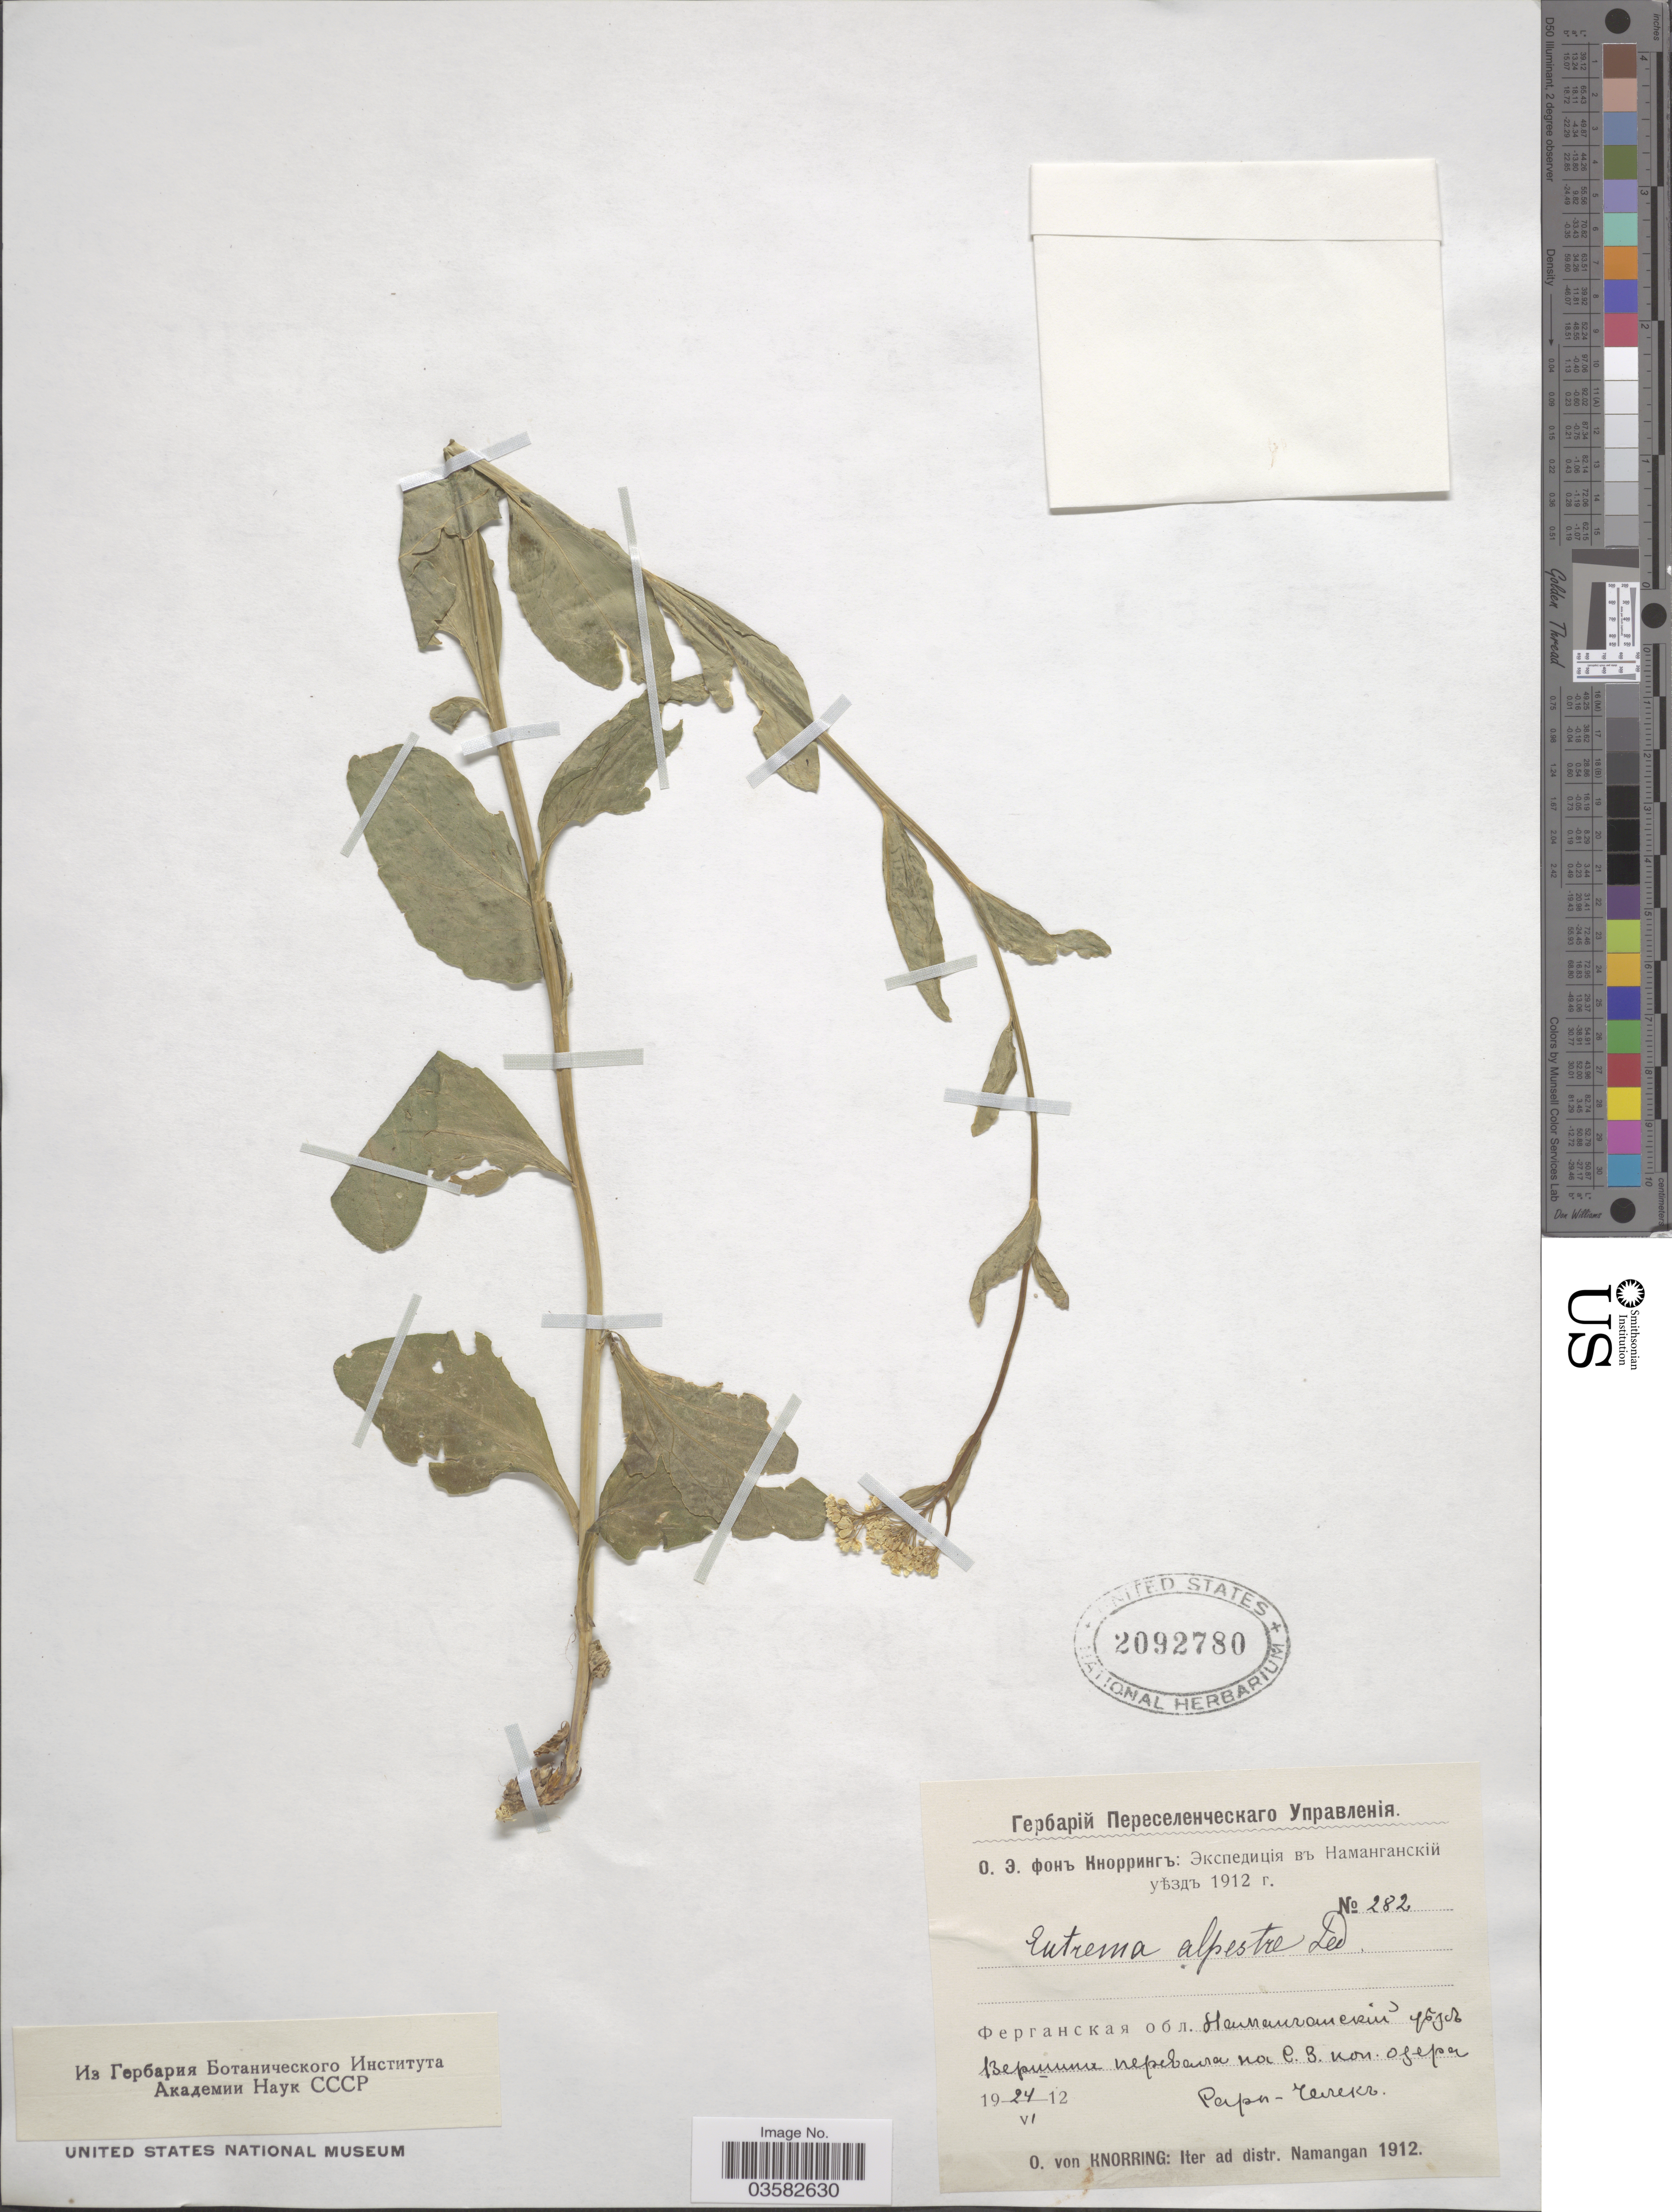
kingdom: Plantae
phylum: Tracheophyta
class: Magnoliopsida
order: Brassicales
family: Brassicaceae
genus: Eutrema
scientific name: Eutrema alpestre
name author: Ledeb.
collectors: O. Knorring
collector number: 282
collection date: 1912-06-24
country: Uzbekistan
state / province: Namangan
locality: X. Iter ad distr. Namangan.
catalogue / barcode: US 2092780